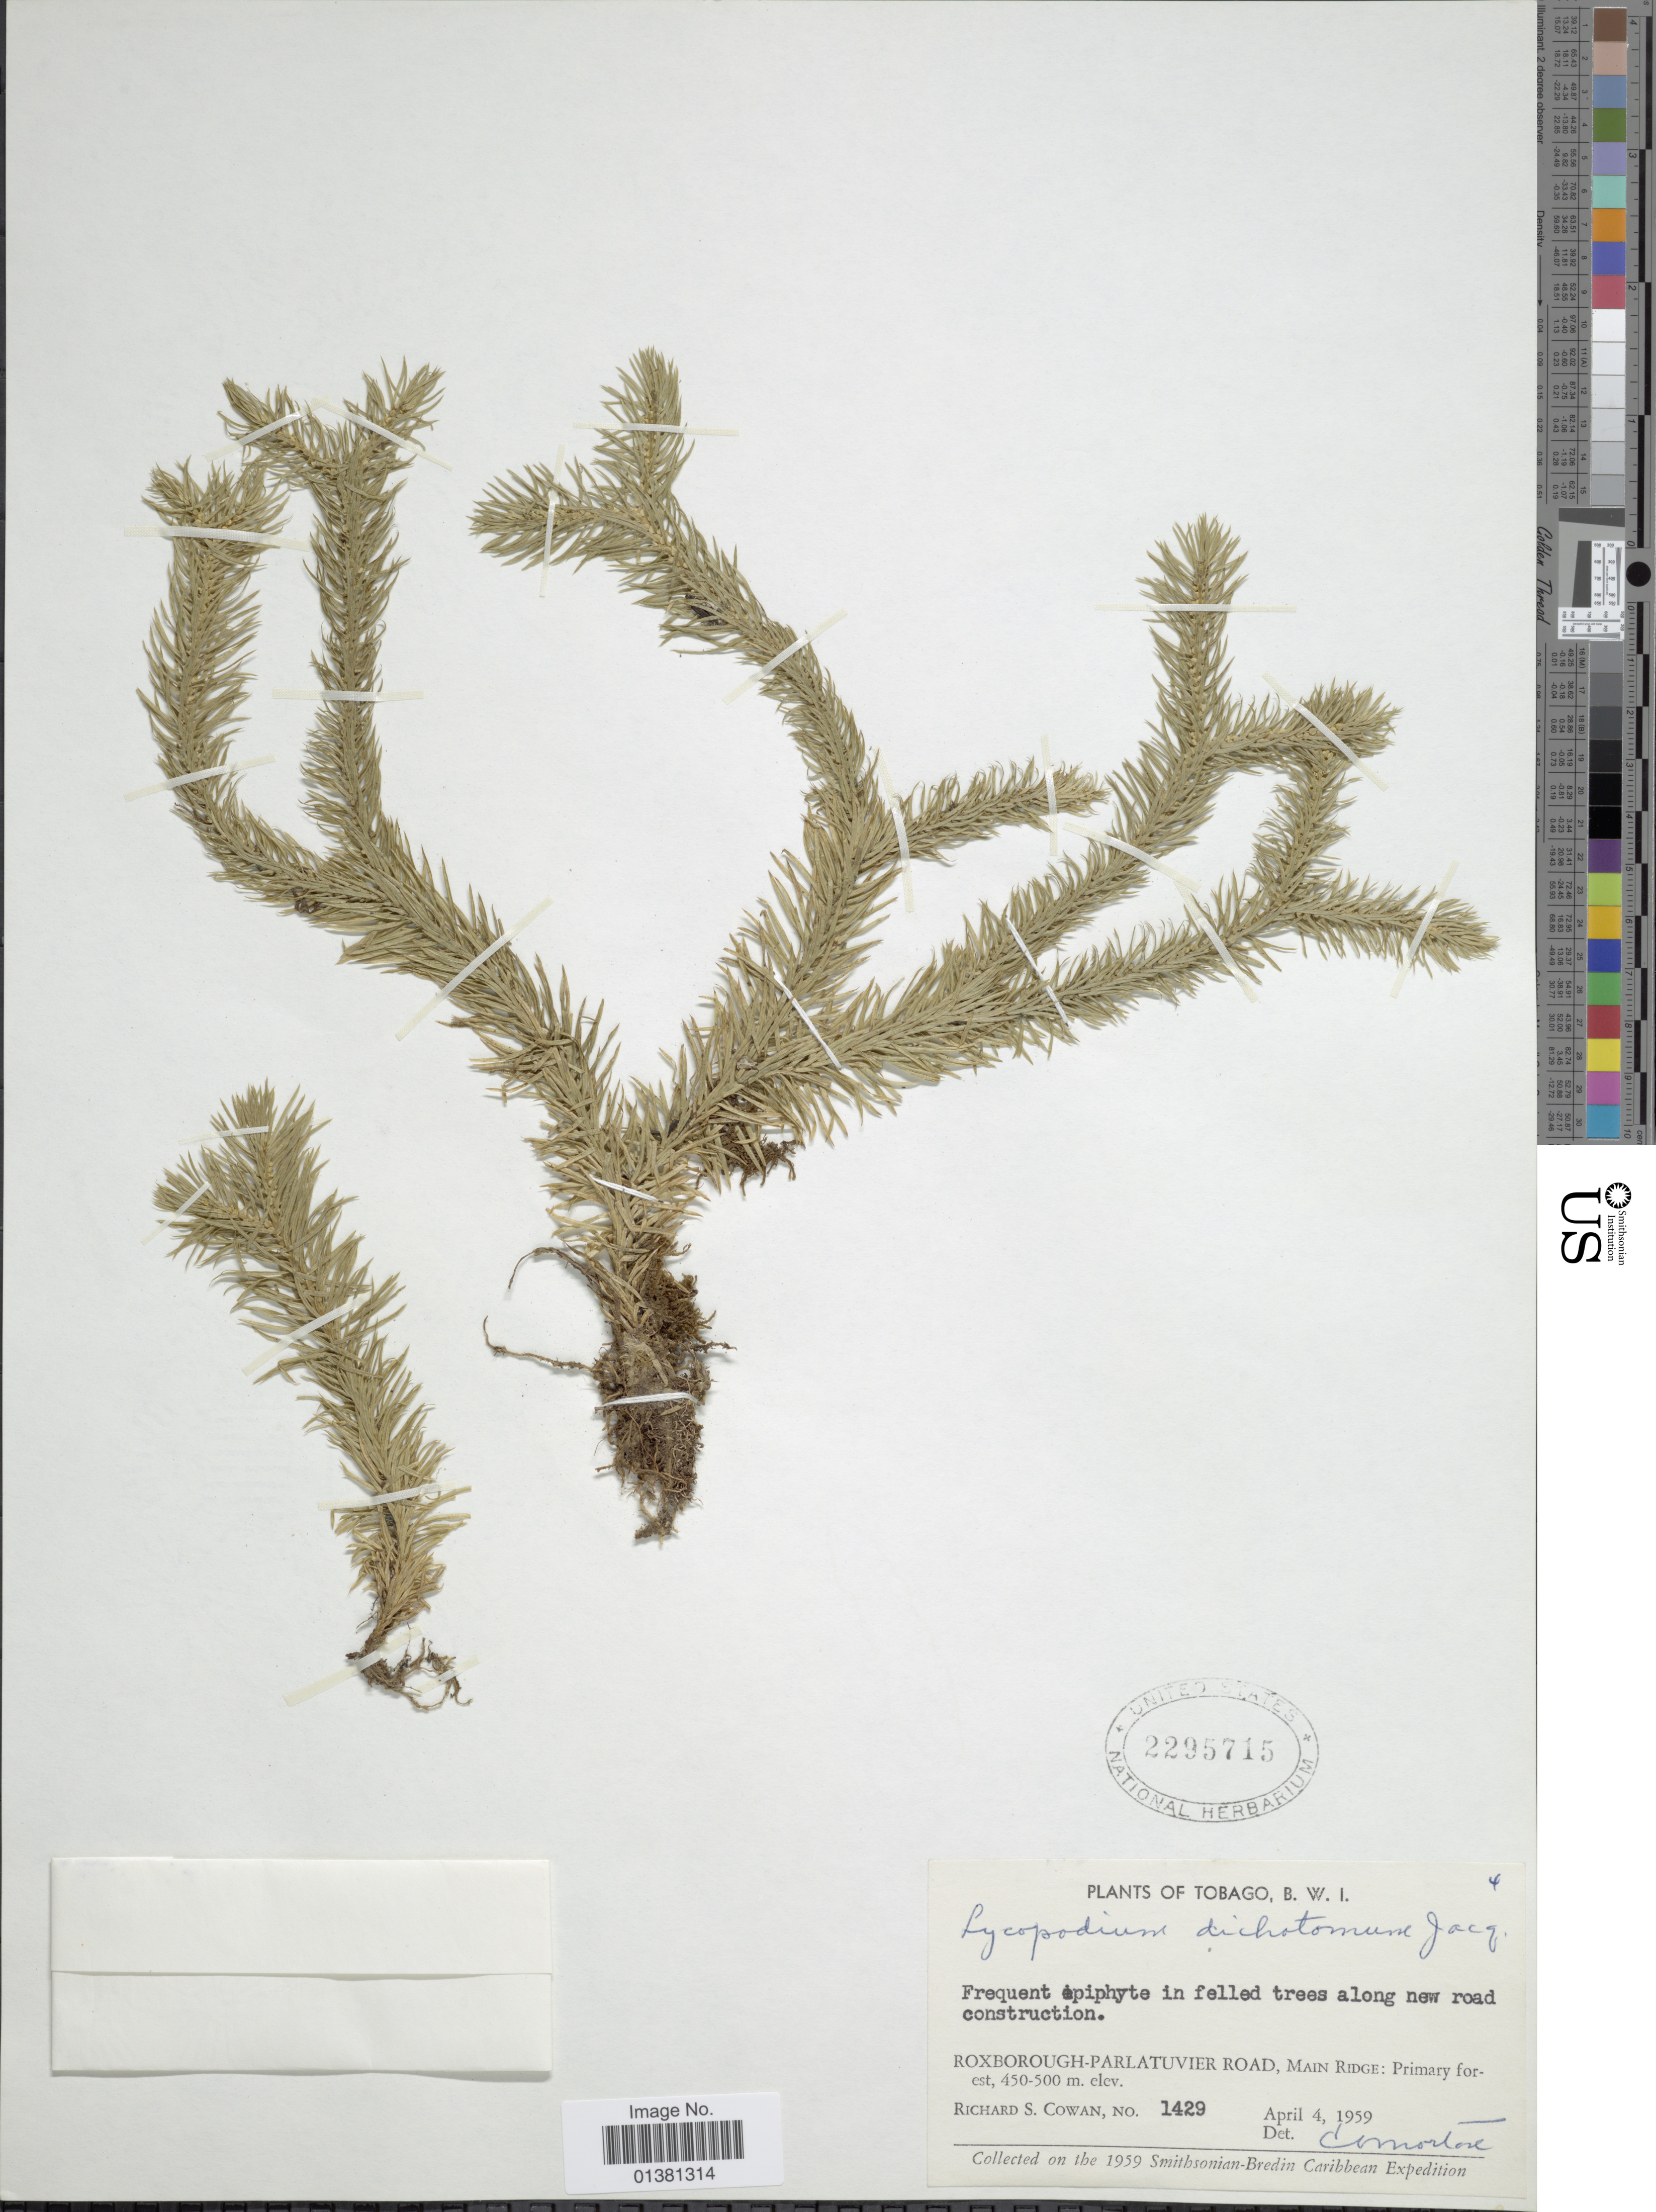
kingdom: Plantae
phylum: Tracheophyta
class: Lycopodiopsida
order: Lycopodiales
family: Lycopodiaceae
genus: Phlegmariurus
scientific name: Phlegmariurus dichotomus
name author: (Jacq.) W.H. Wagner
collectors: R. S. Cowan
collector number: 1429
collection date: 1959-04-04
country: Trinidad and Tobago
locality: Tobago, B.W.I. Roxborough-Parlatuvier Road, main Ridge: Primary forest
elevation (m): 450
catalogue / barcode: US 2295715